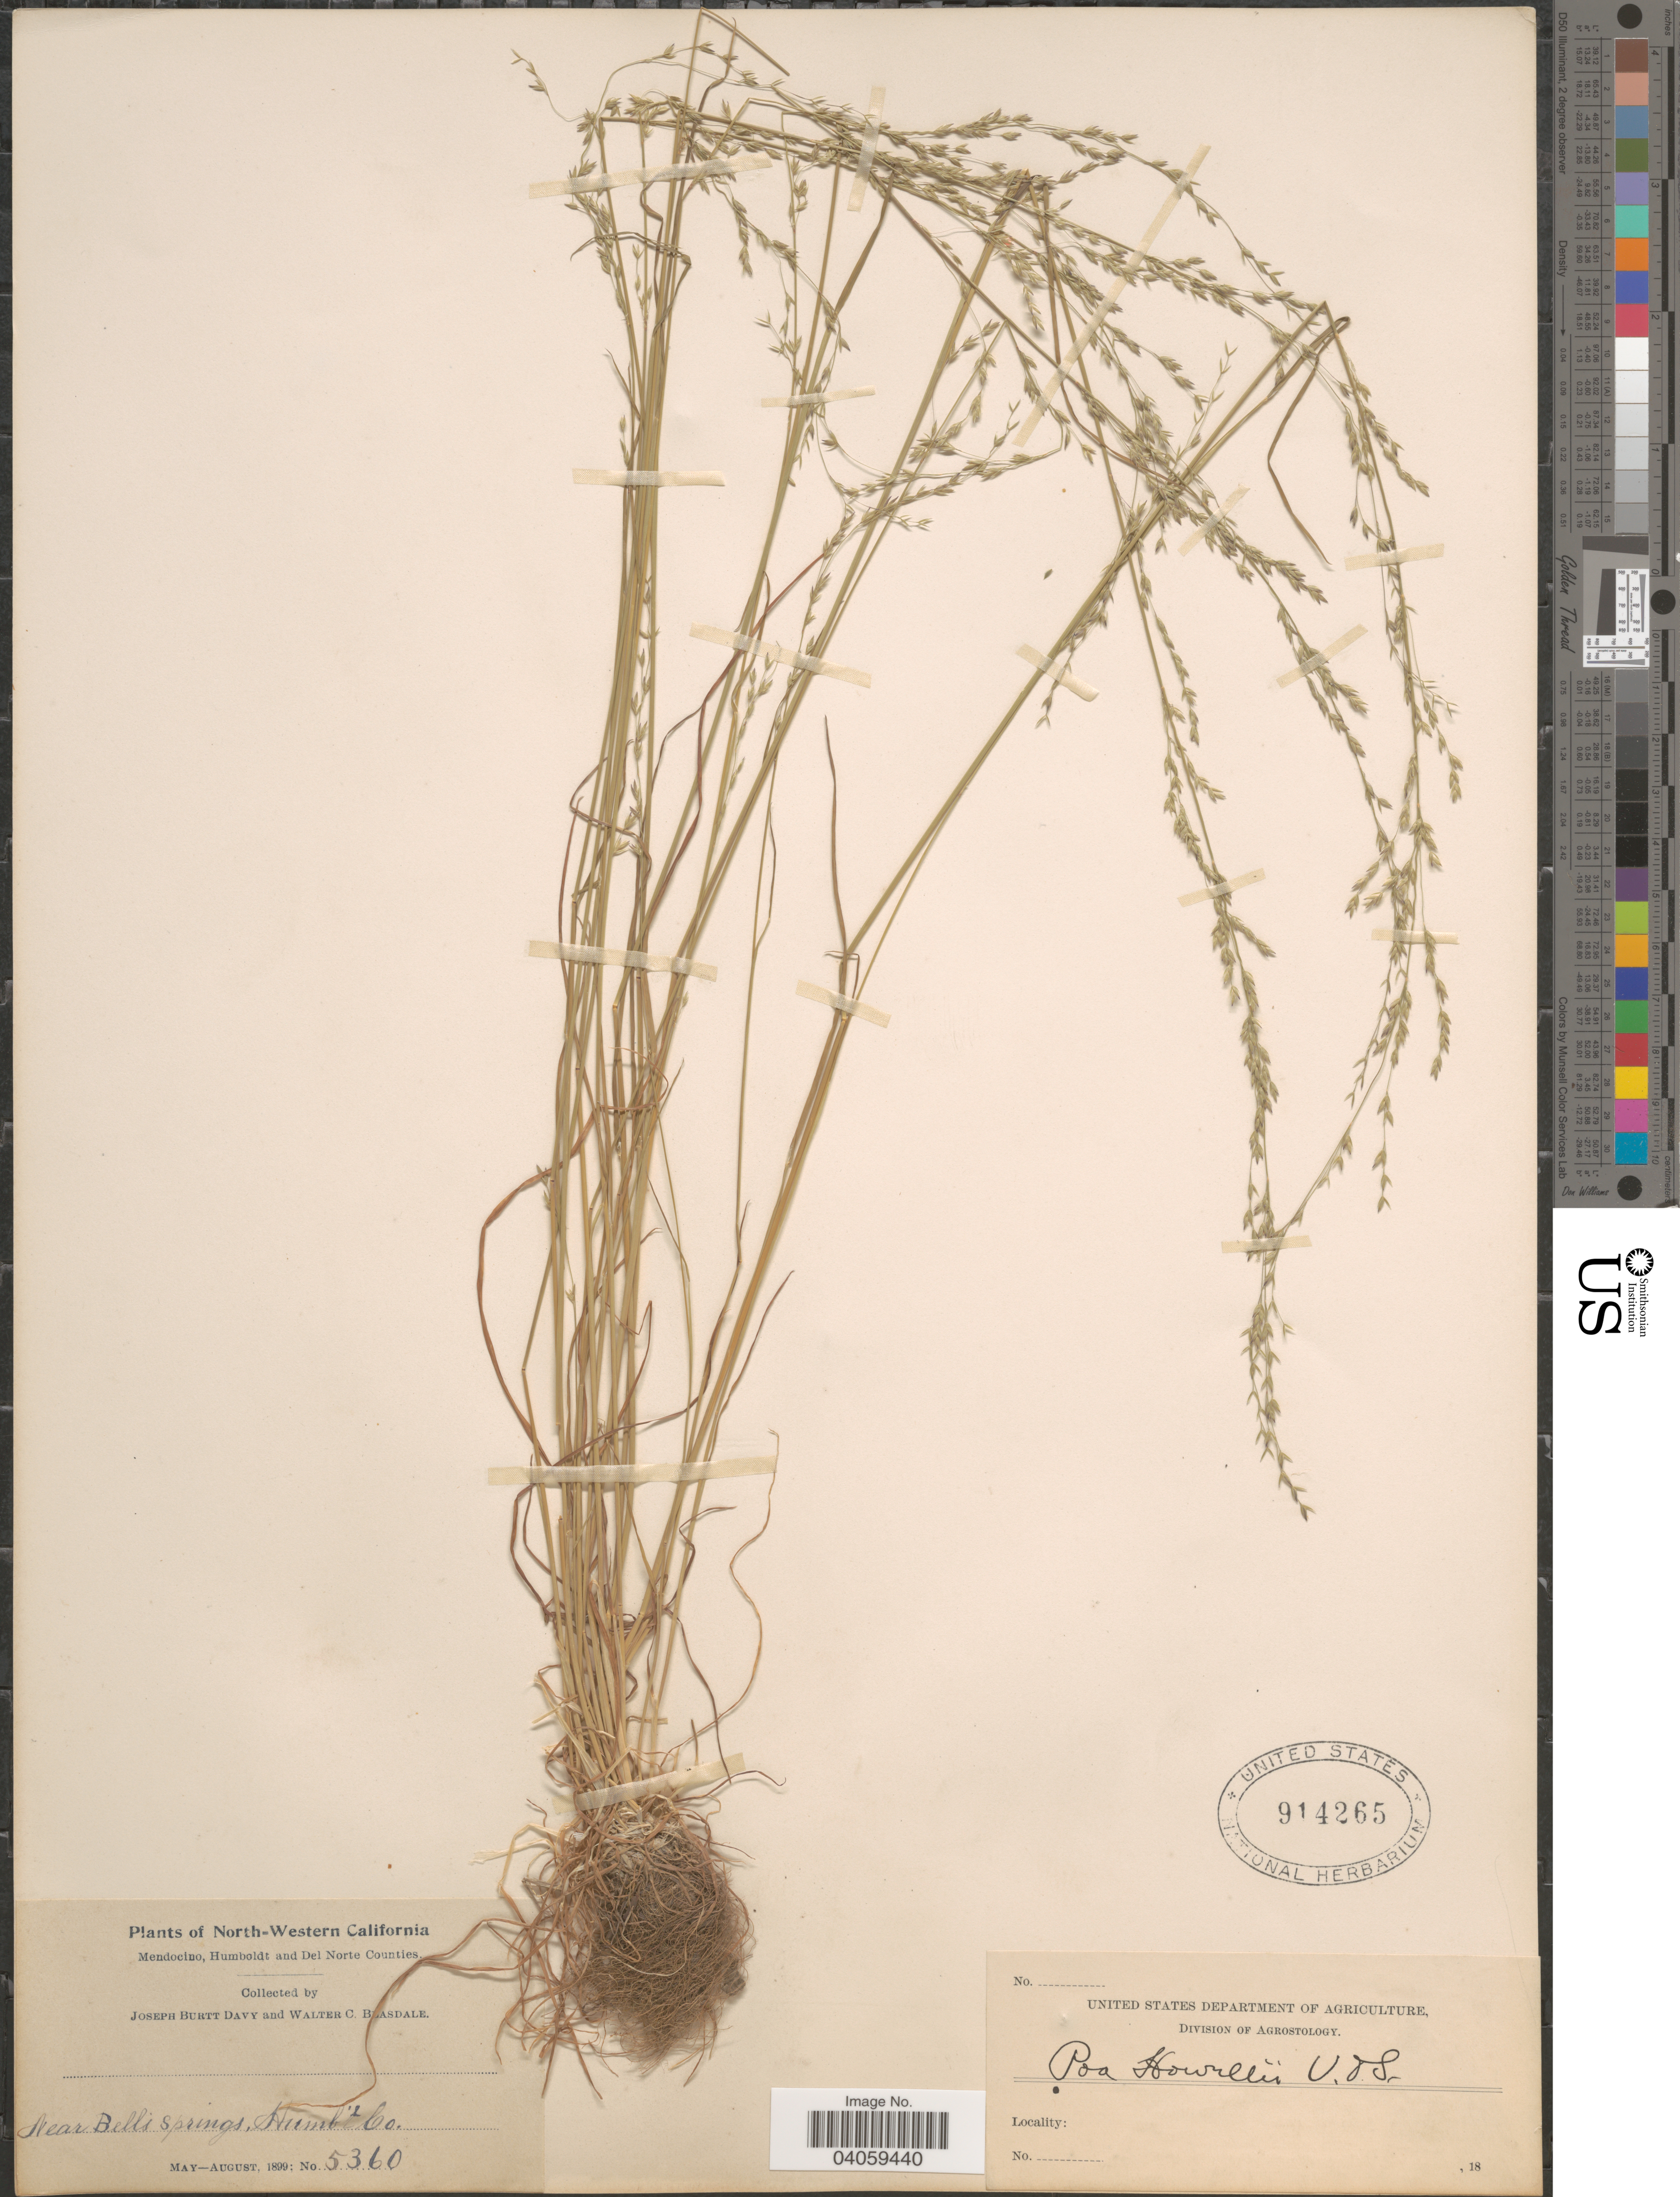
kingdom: Plantae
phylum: Tracheophyta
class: Liliopsida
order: Poales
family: Poaceae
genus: Poa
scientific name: Poa howellii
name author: Vasey & Scribn.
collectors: J. Burtt Davy & W. Blasdale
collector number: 5360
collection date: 1899-05/1899-08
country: United States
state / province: California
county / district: Humboldt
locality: North-Western California. Near Bell's Springs, Humboldt Co.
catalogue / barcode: US 914265